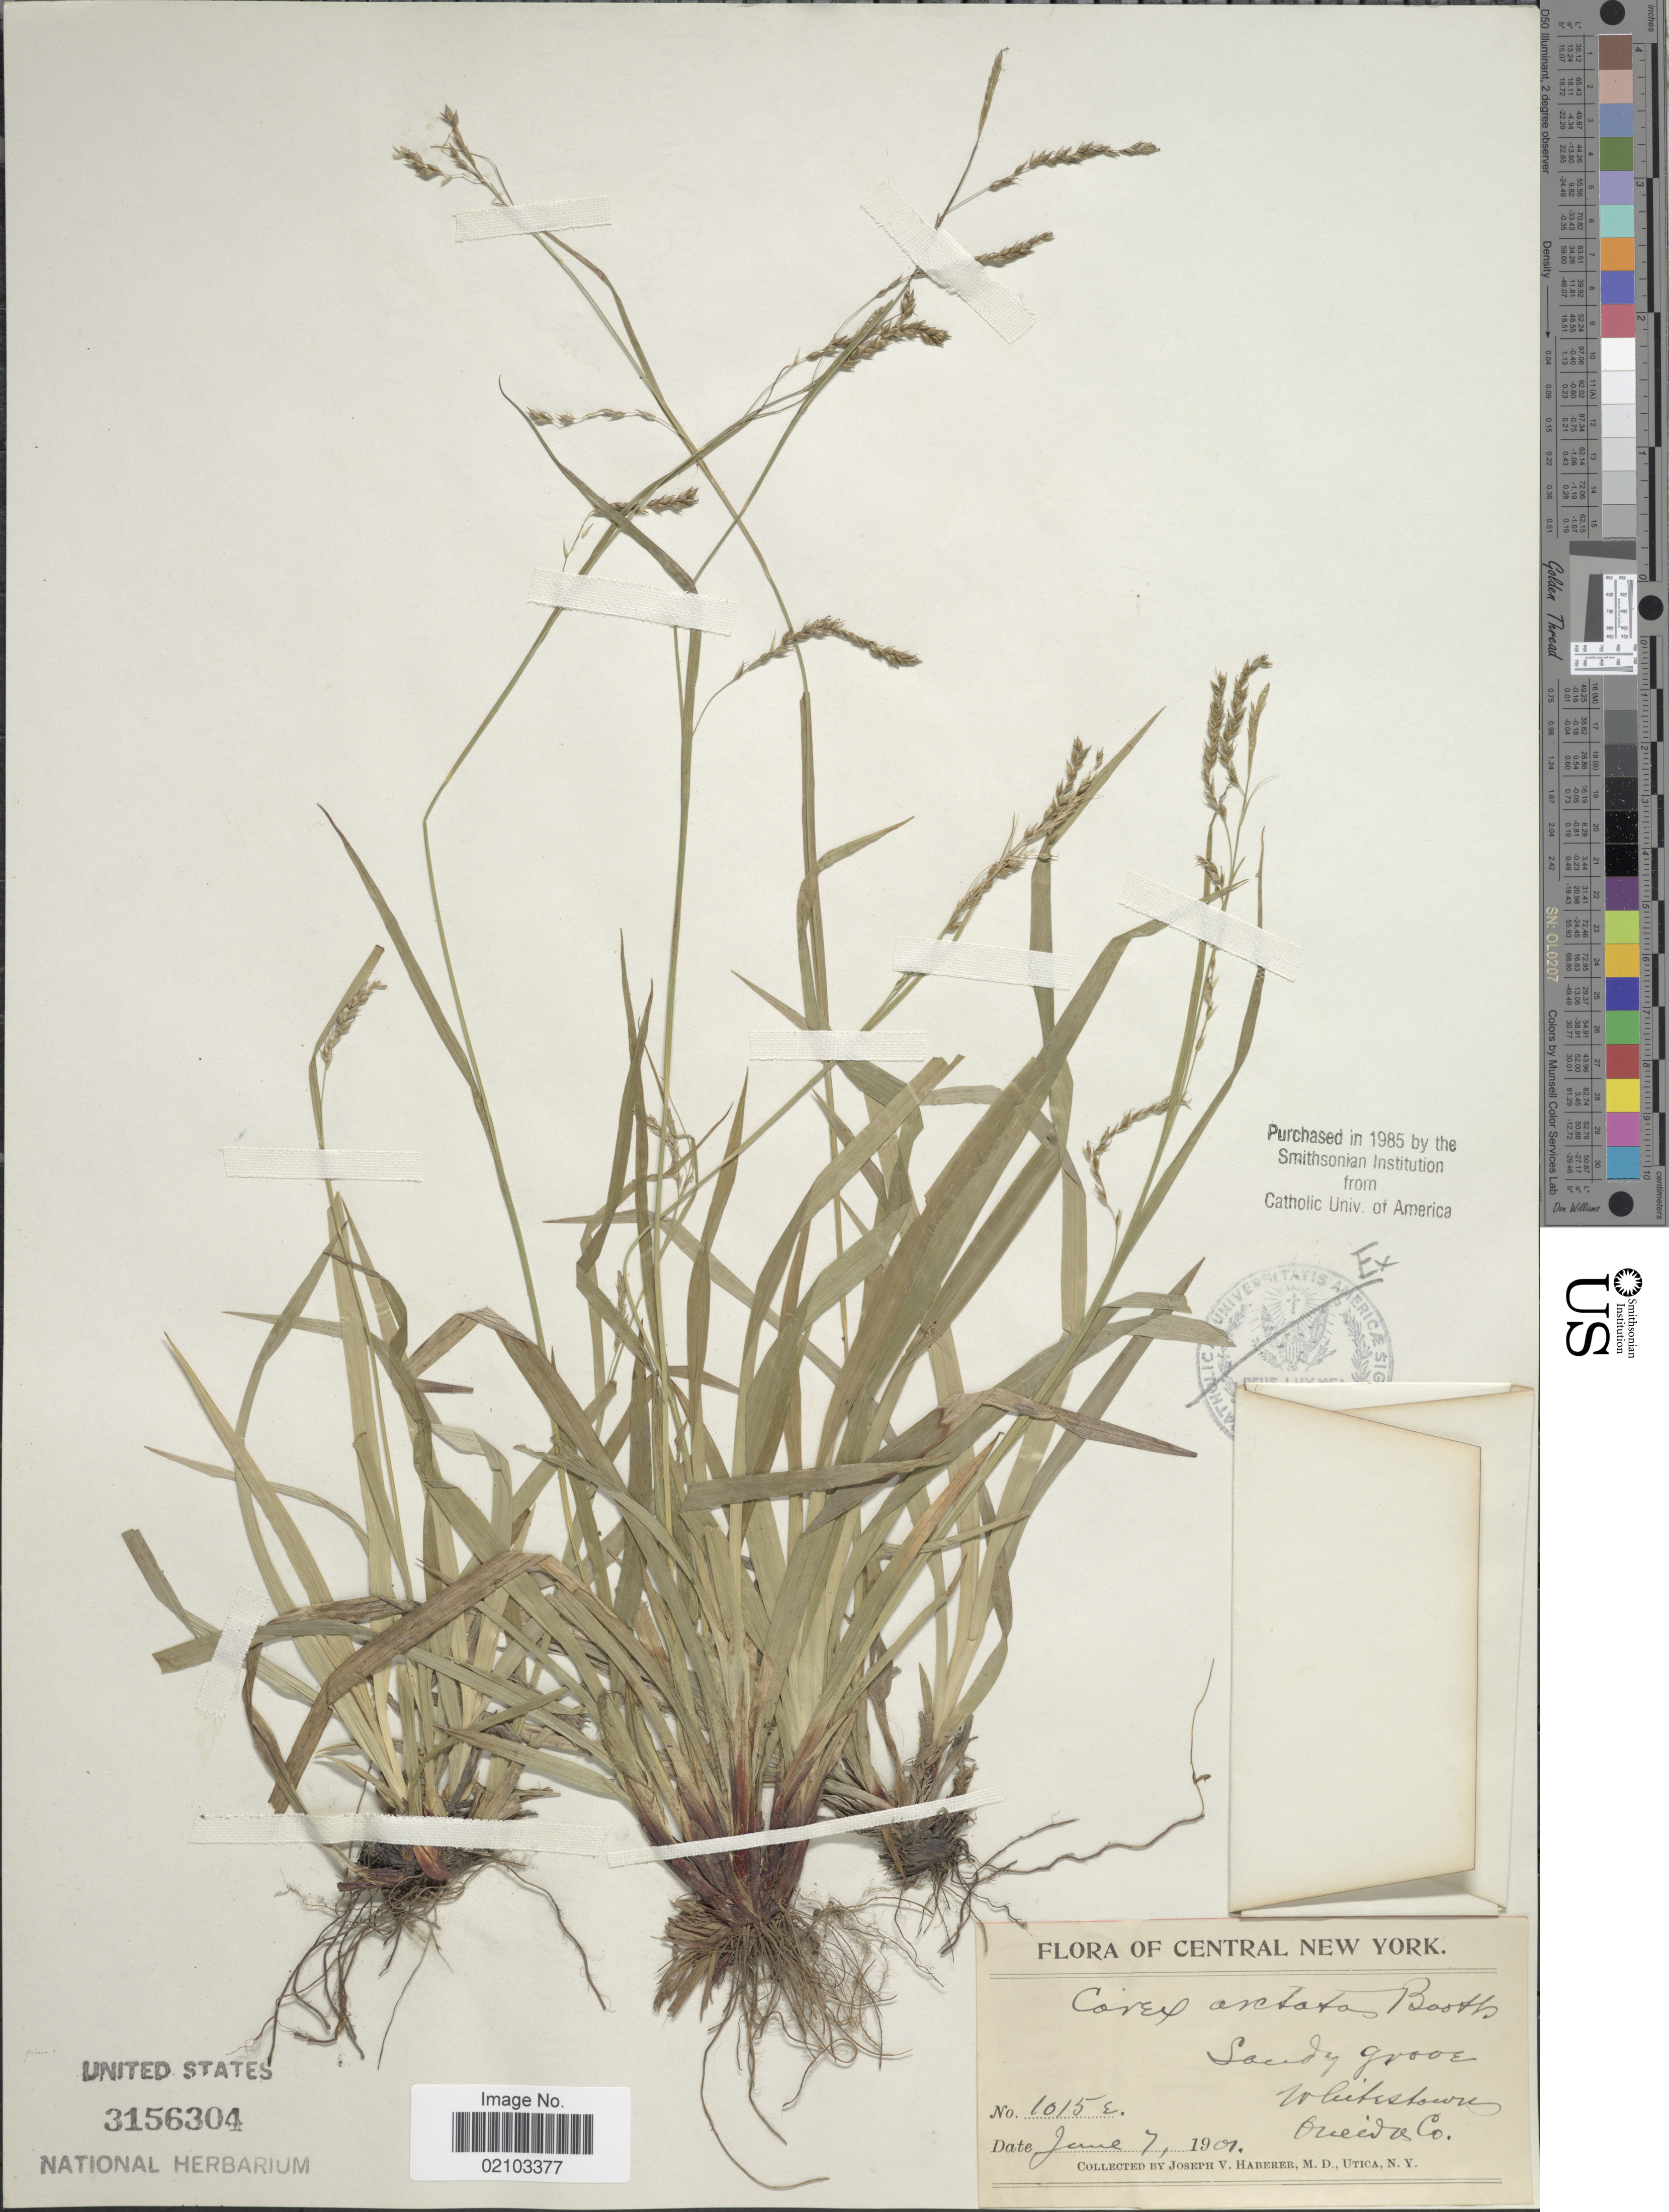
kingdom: Plantae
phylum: Tracheophyta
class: Liliopsida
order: Poales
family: Cyperaceae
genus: Carex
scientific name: Carex arctata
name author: Boott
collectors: J. V. Haberer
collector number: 1015e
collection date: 1901-06-07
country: United States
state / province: New York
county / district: Oneida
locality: Central New York. Whitestown. Oneida Co.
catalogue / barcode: US 3156304